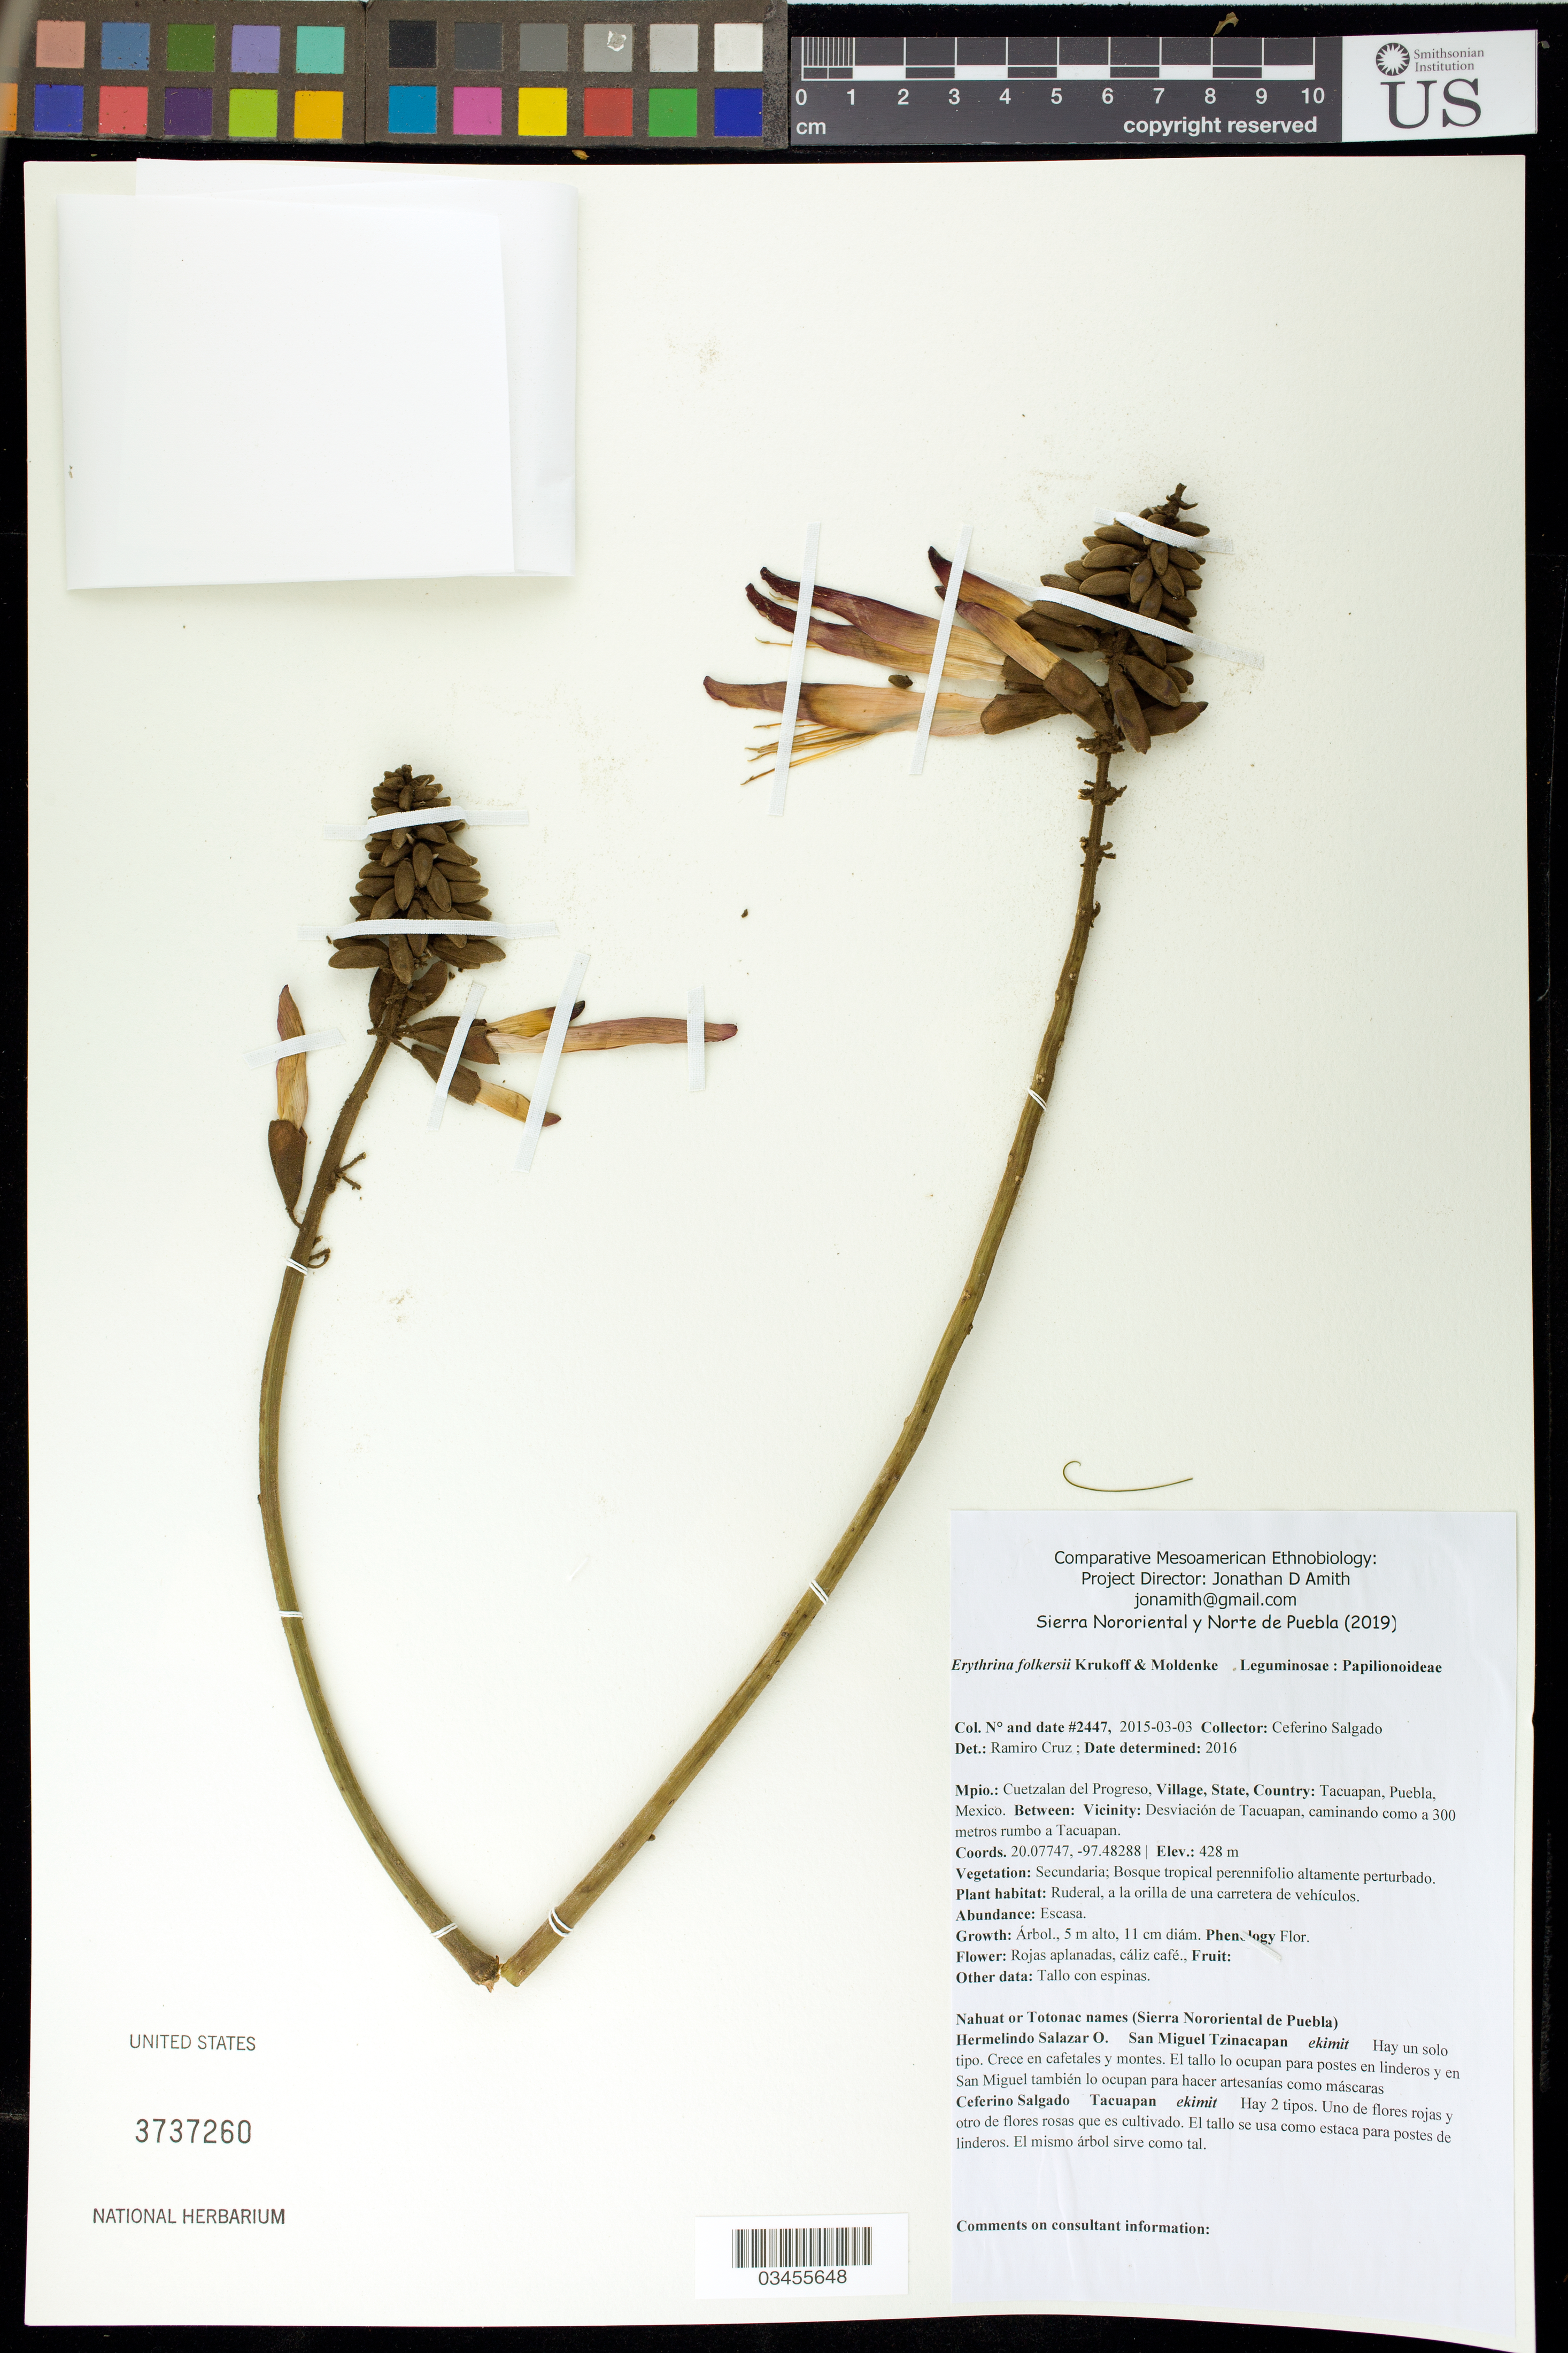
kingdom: Plantae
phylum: Tracheophyta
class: Magnoliopsida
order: Fabales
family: Fabaceae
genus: Erythrina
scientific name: Erythrina folkersii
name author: Krukoff & Moldenke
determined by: Cruz, R.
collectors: C. Salgado Castañeda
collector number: CSC_02447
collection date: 2015-03-03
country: México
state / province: Puebla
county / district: Cuetzalan del Progreso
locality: PUEBLO: Tacuapan; LOCALIDAD EXACTA: Desviación de Tacuapan, caminando como a 300 metros rumbo a Tacuapan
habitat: VEGETACIÓN y HABITAT: Bosque tropical perennifolio altamente perturbado. | Ruderal, a la orilla de una carretera de vehículos.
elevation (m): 428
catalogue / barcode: US 3737260